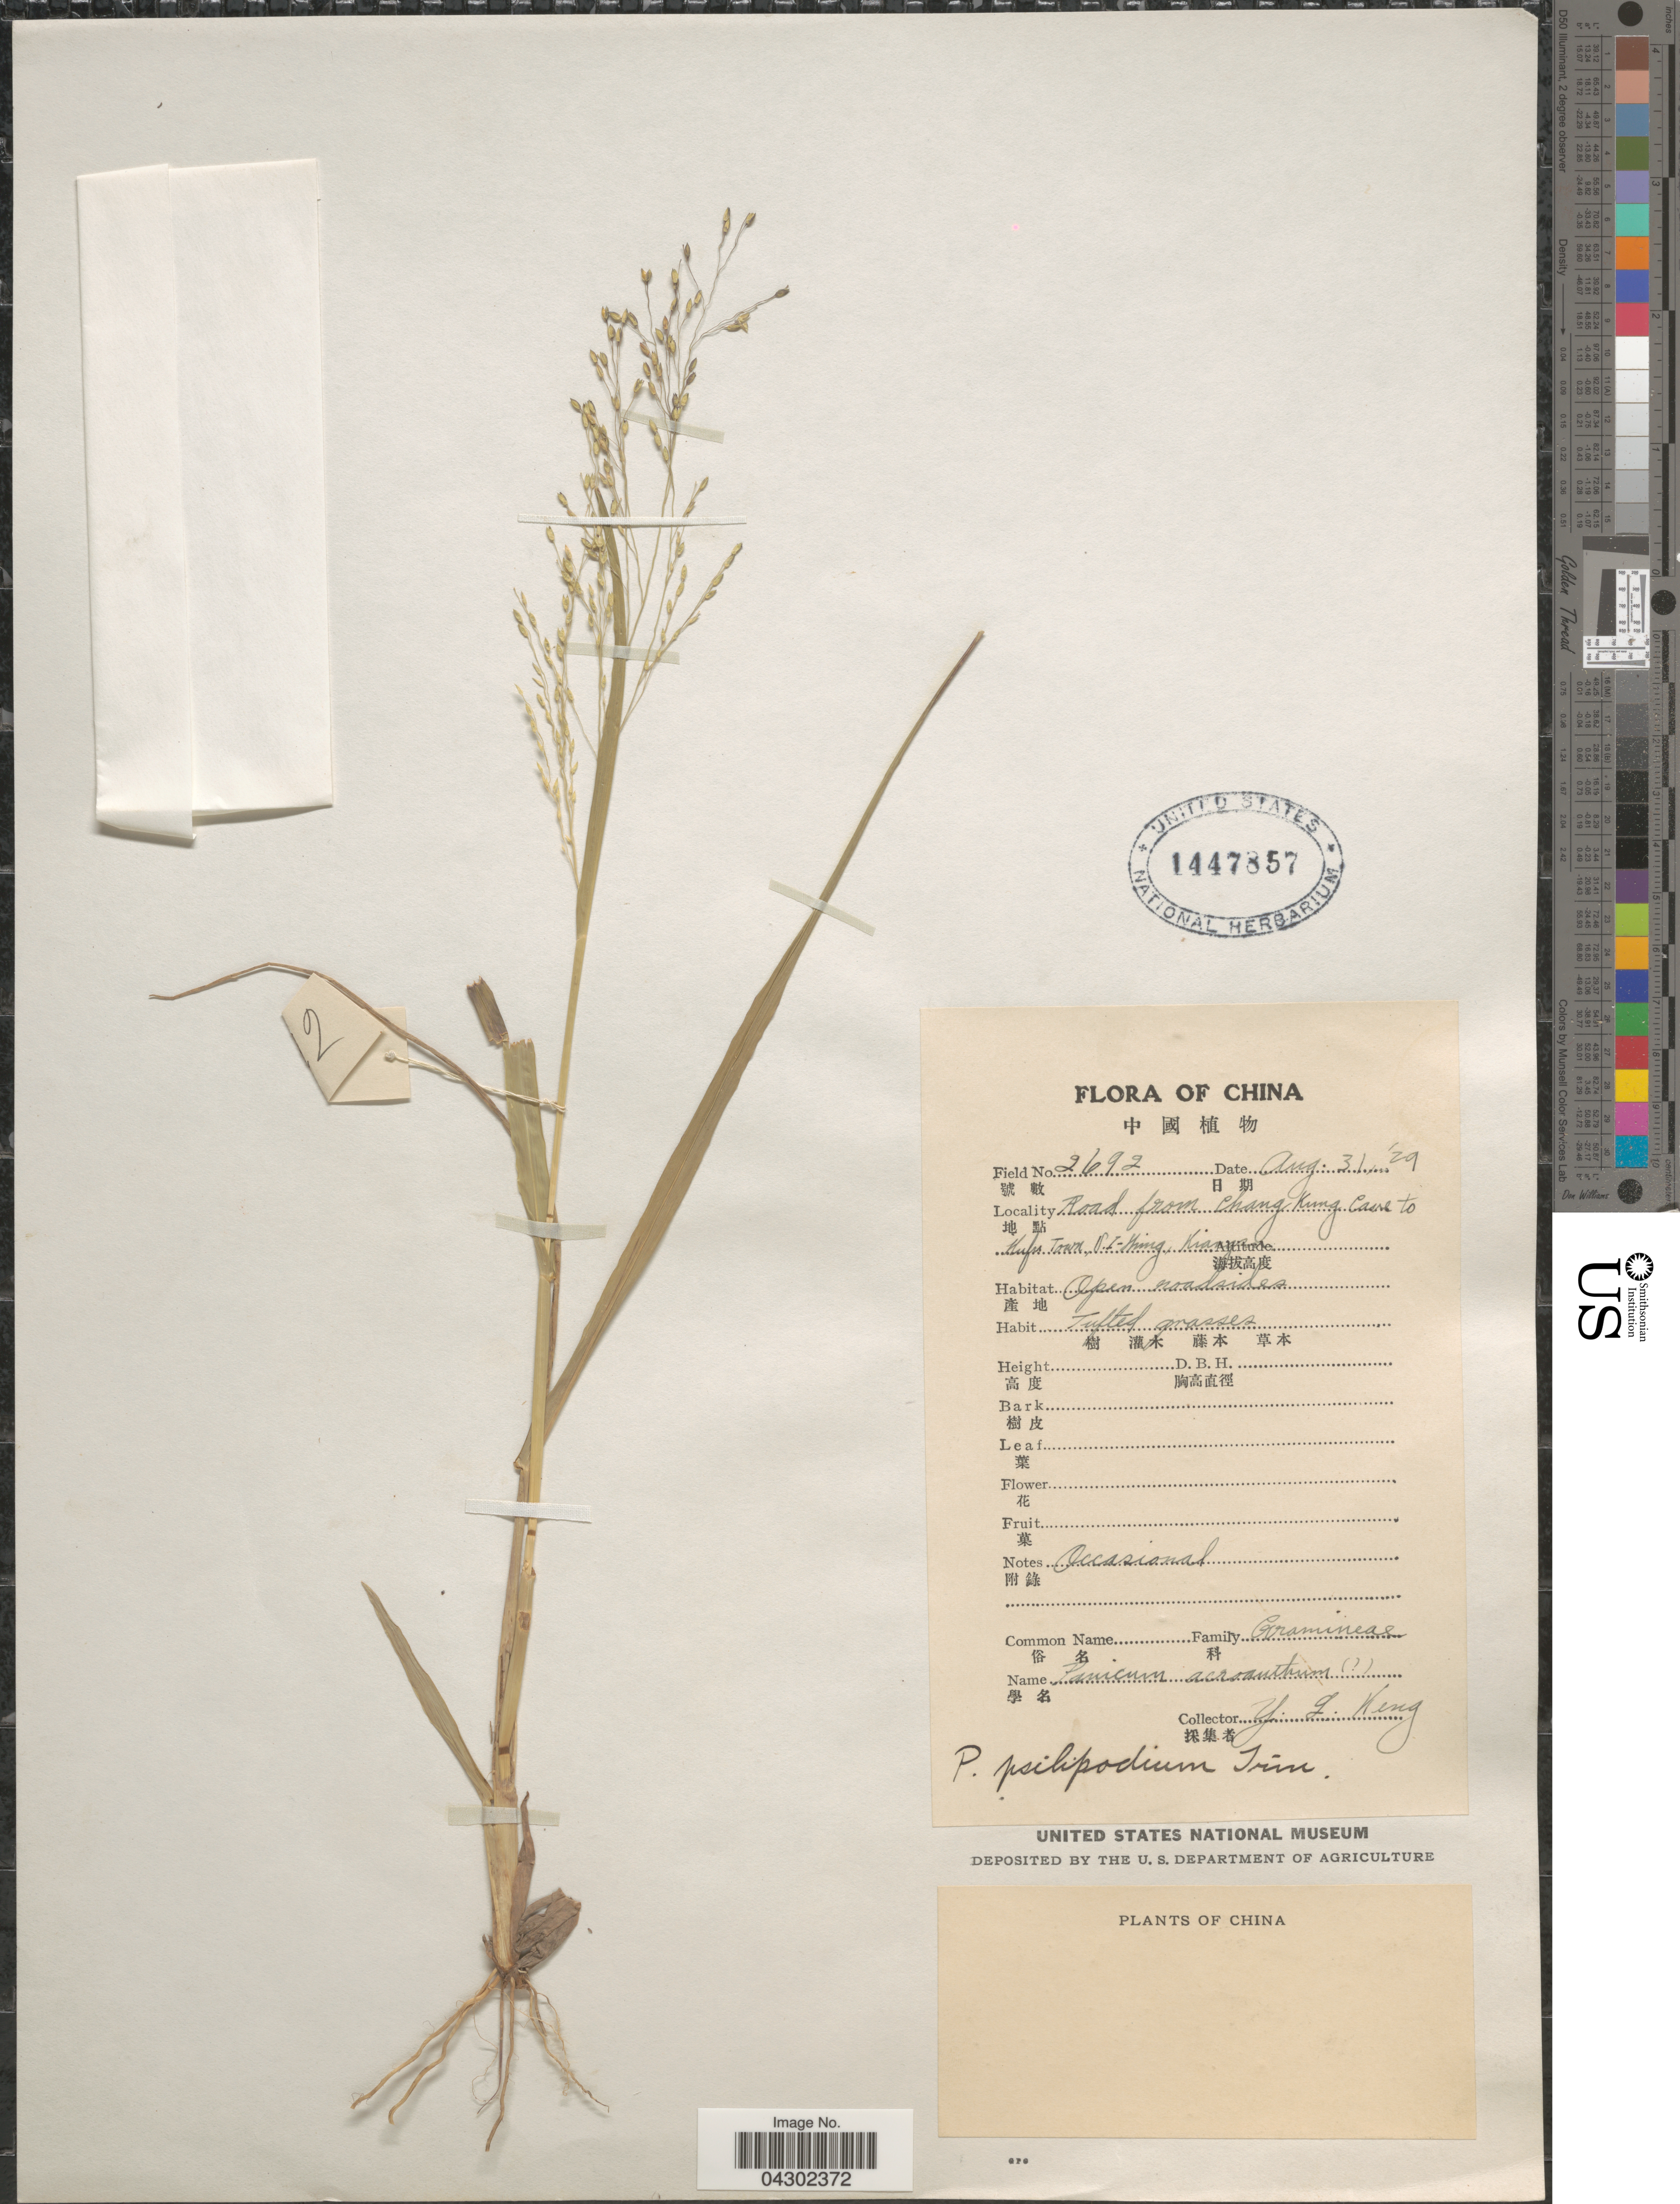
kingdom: Plantae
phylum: Tracheophyta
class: Liliopsida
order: Poales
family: Poaceae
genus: Panicum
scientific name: Panicum sumatrense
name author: P. Roth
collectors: Y. L. Keng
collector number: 2692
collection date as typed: Transcribed d/m/y: 31/8/29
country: China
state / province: Jiangsu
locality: Road from Chang Kung Cave to Kufu Town, S.I-King, Kiangsu.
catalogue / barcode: US 1447857